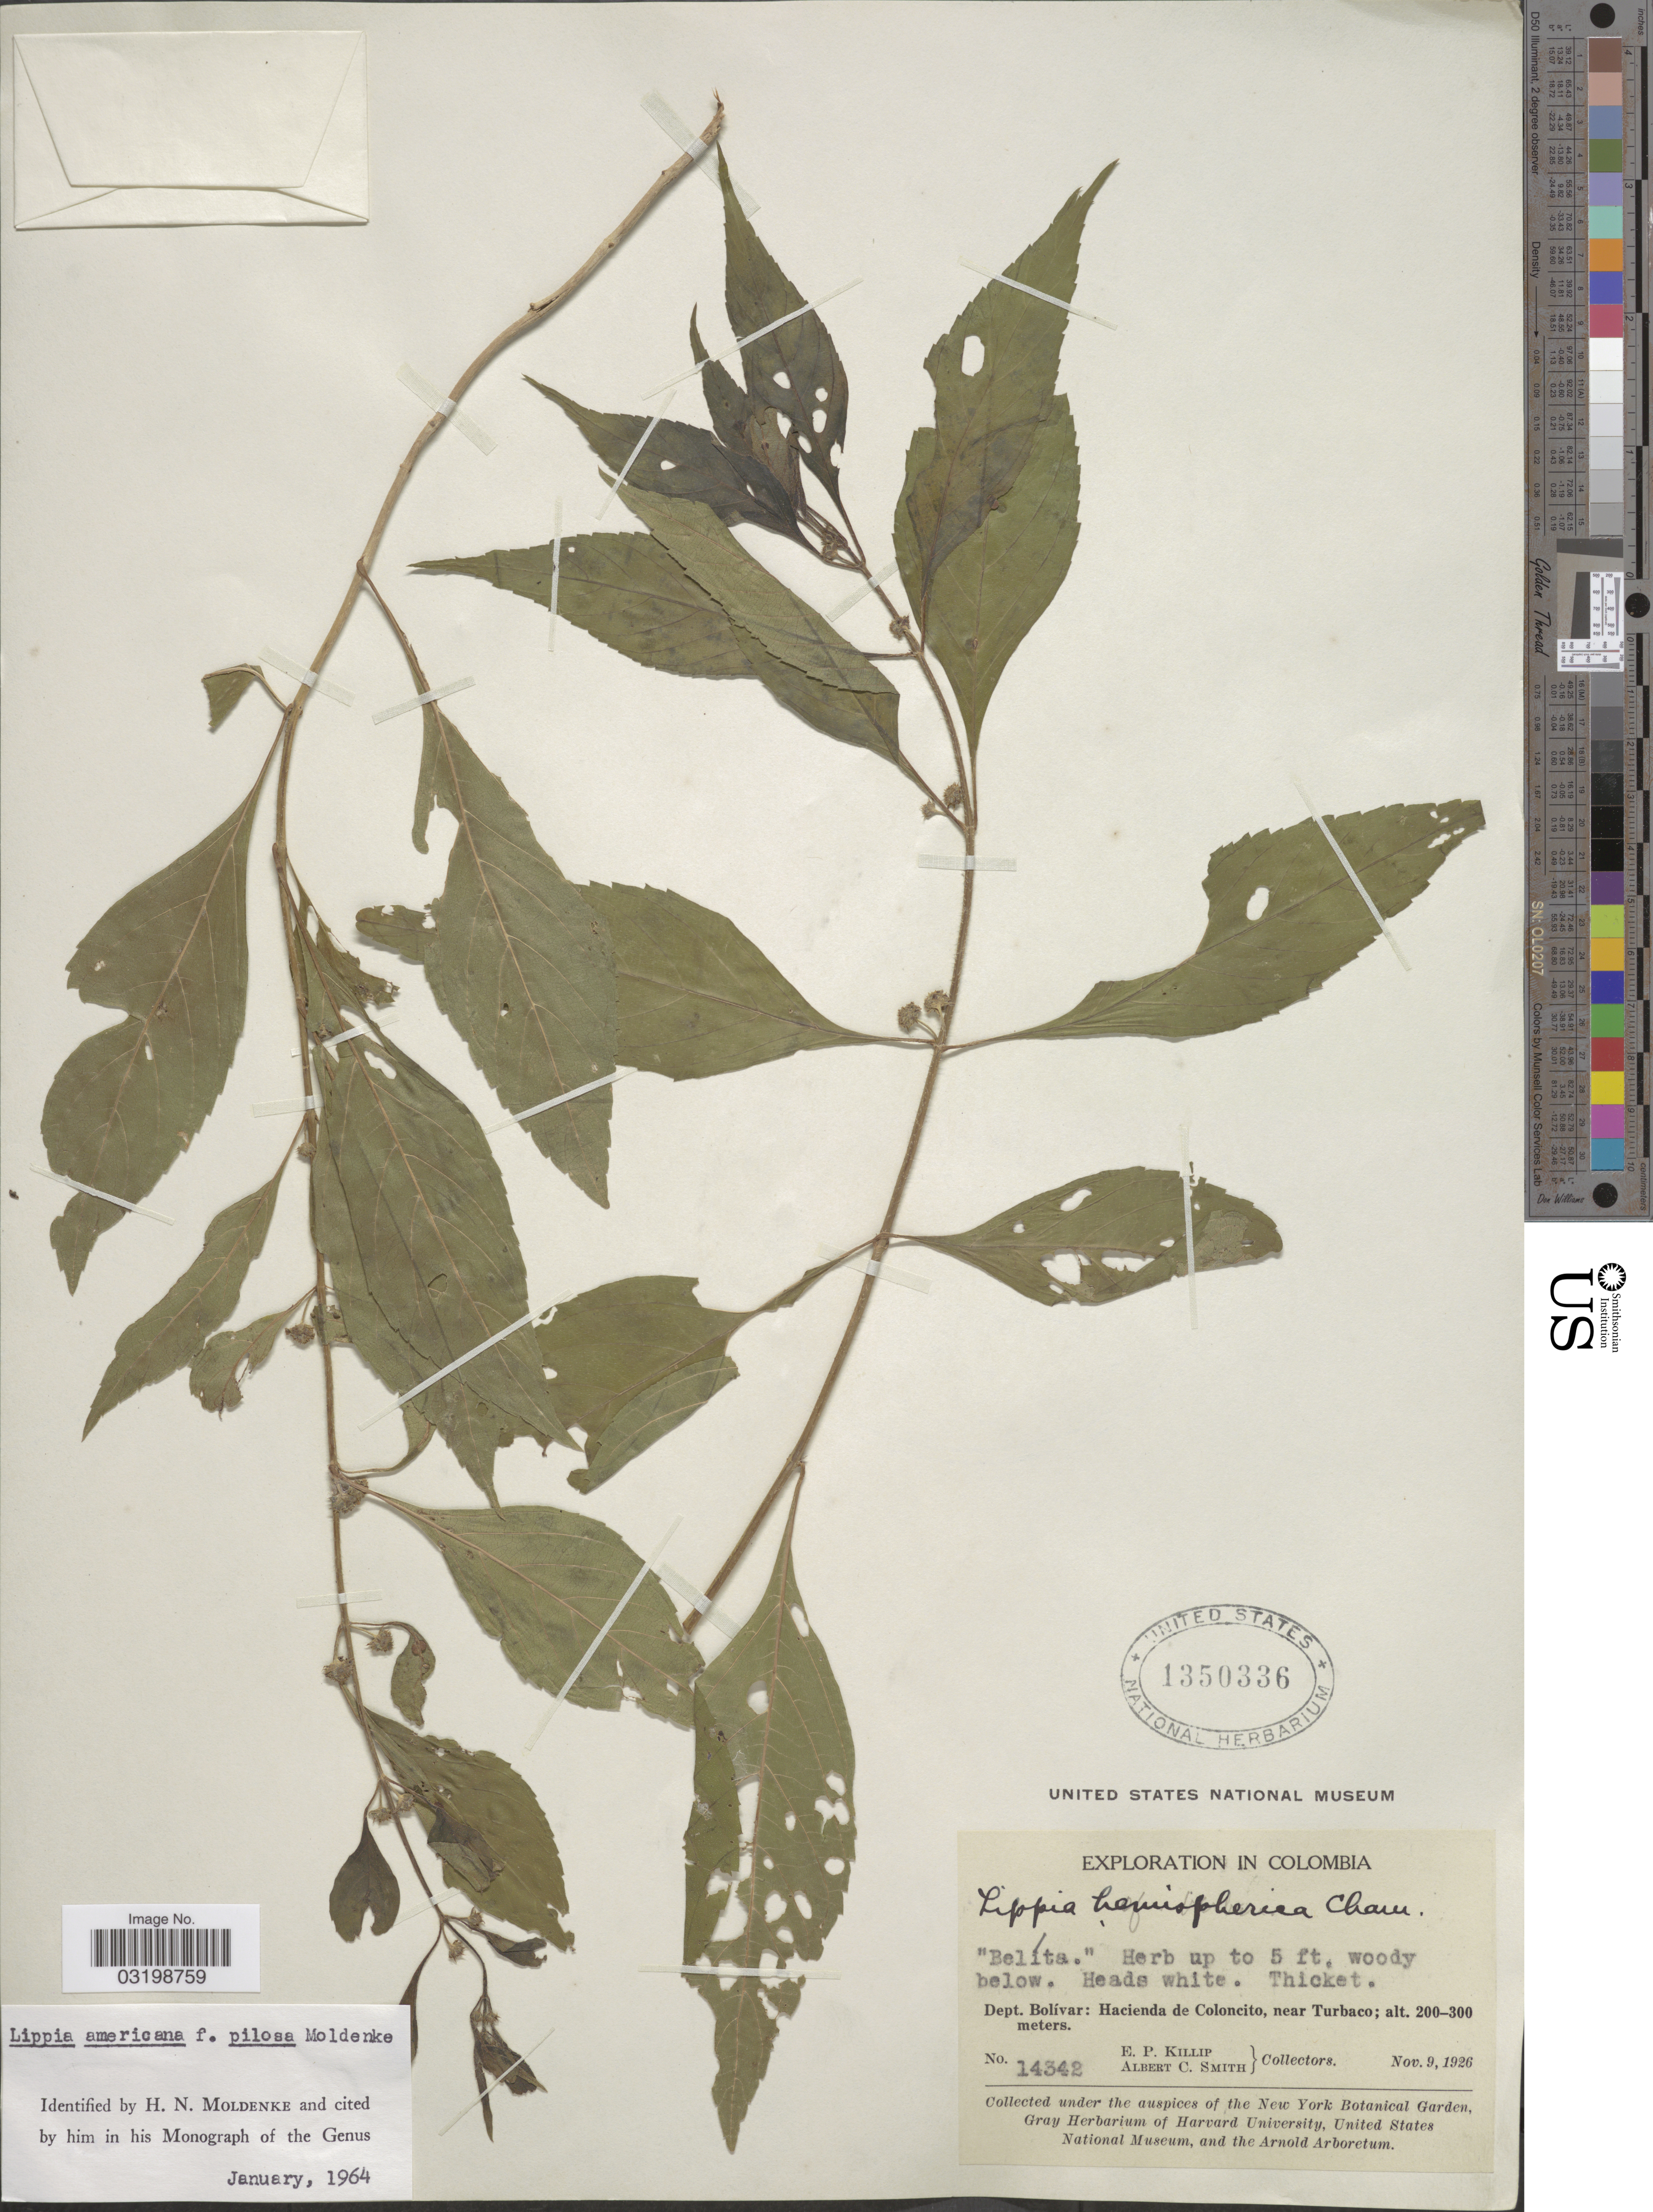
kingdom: Plantae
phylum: Tracheophyta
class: Magnoliopsida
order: Lamiales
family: Verbenaceae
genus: Lippia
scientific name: Lippia americana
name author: L.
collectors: E. P. Killip & A. C. Smith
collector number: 14342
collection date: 1926-11-09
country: Colombia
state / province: Bolívar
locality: Dept. Bolívar: Hacienda de Coloncito, near Turbaco.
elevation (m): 200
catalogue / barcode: US 1350336